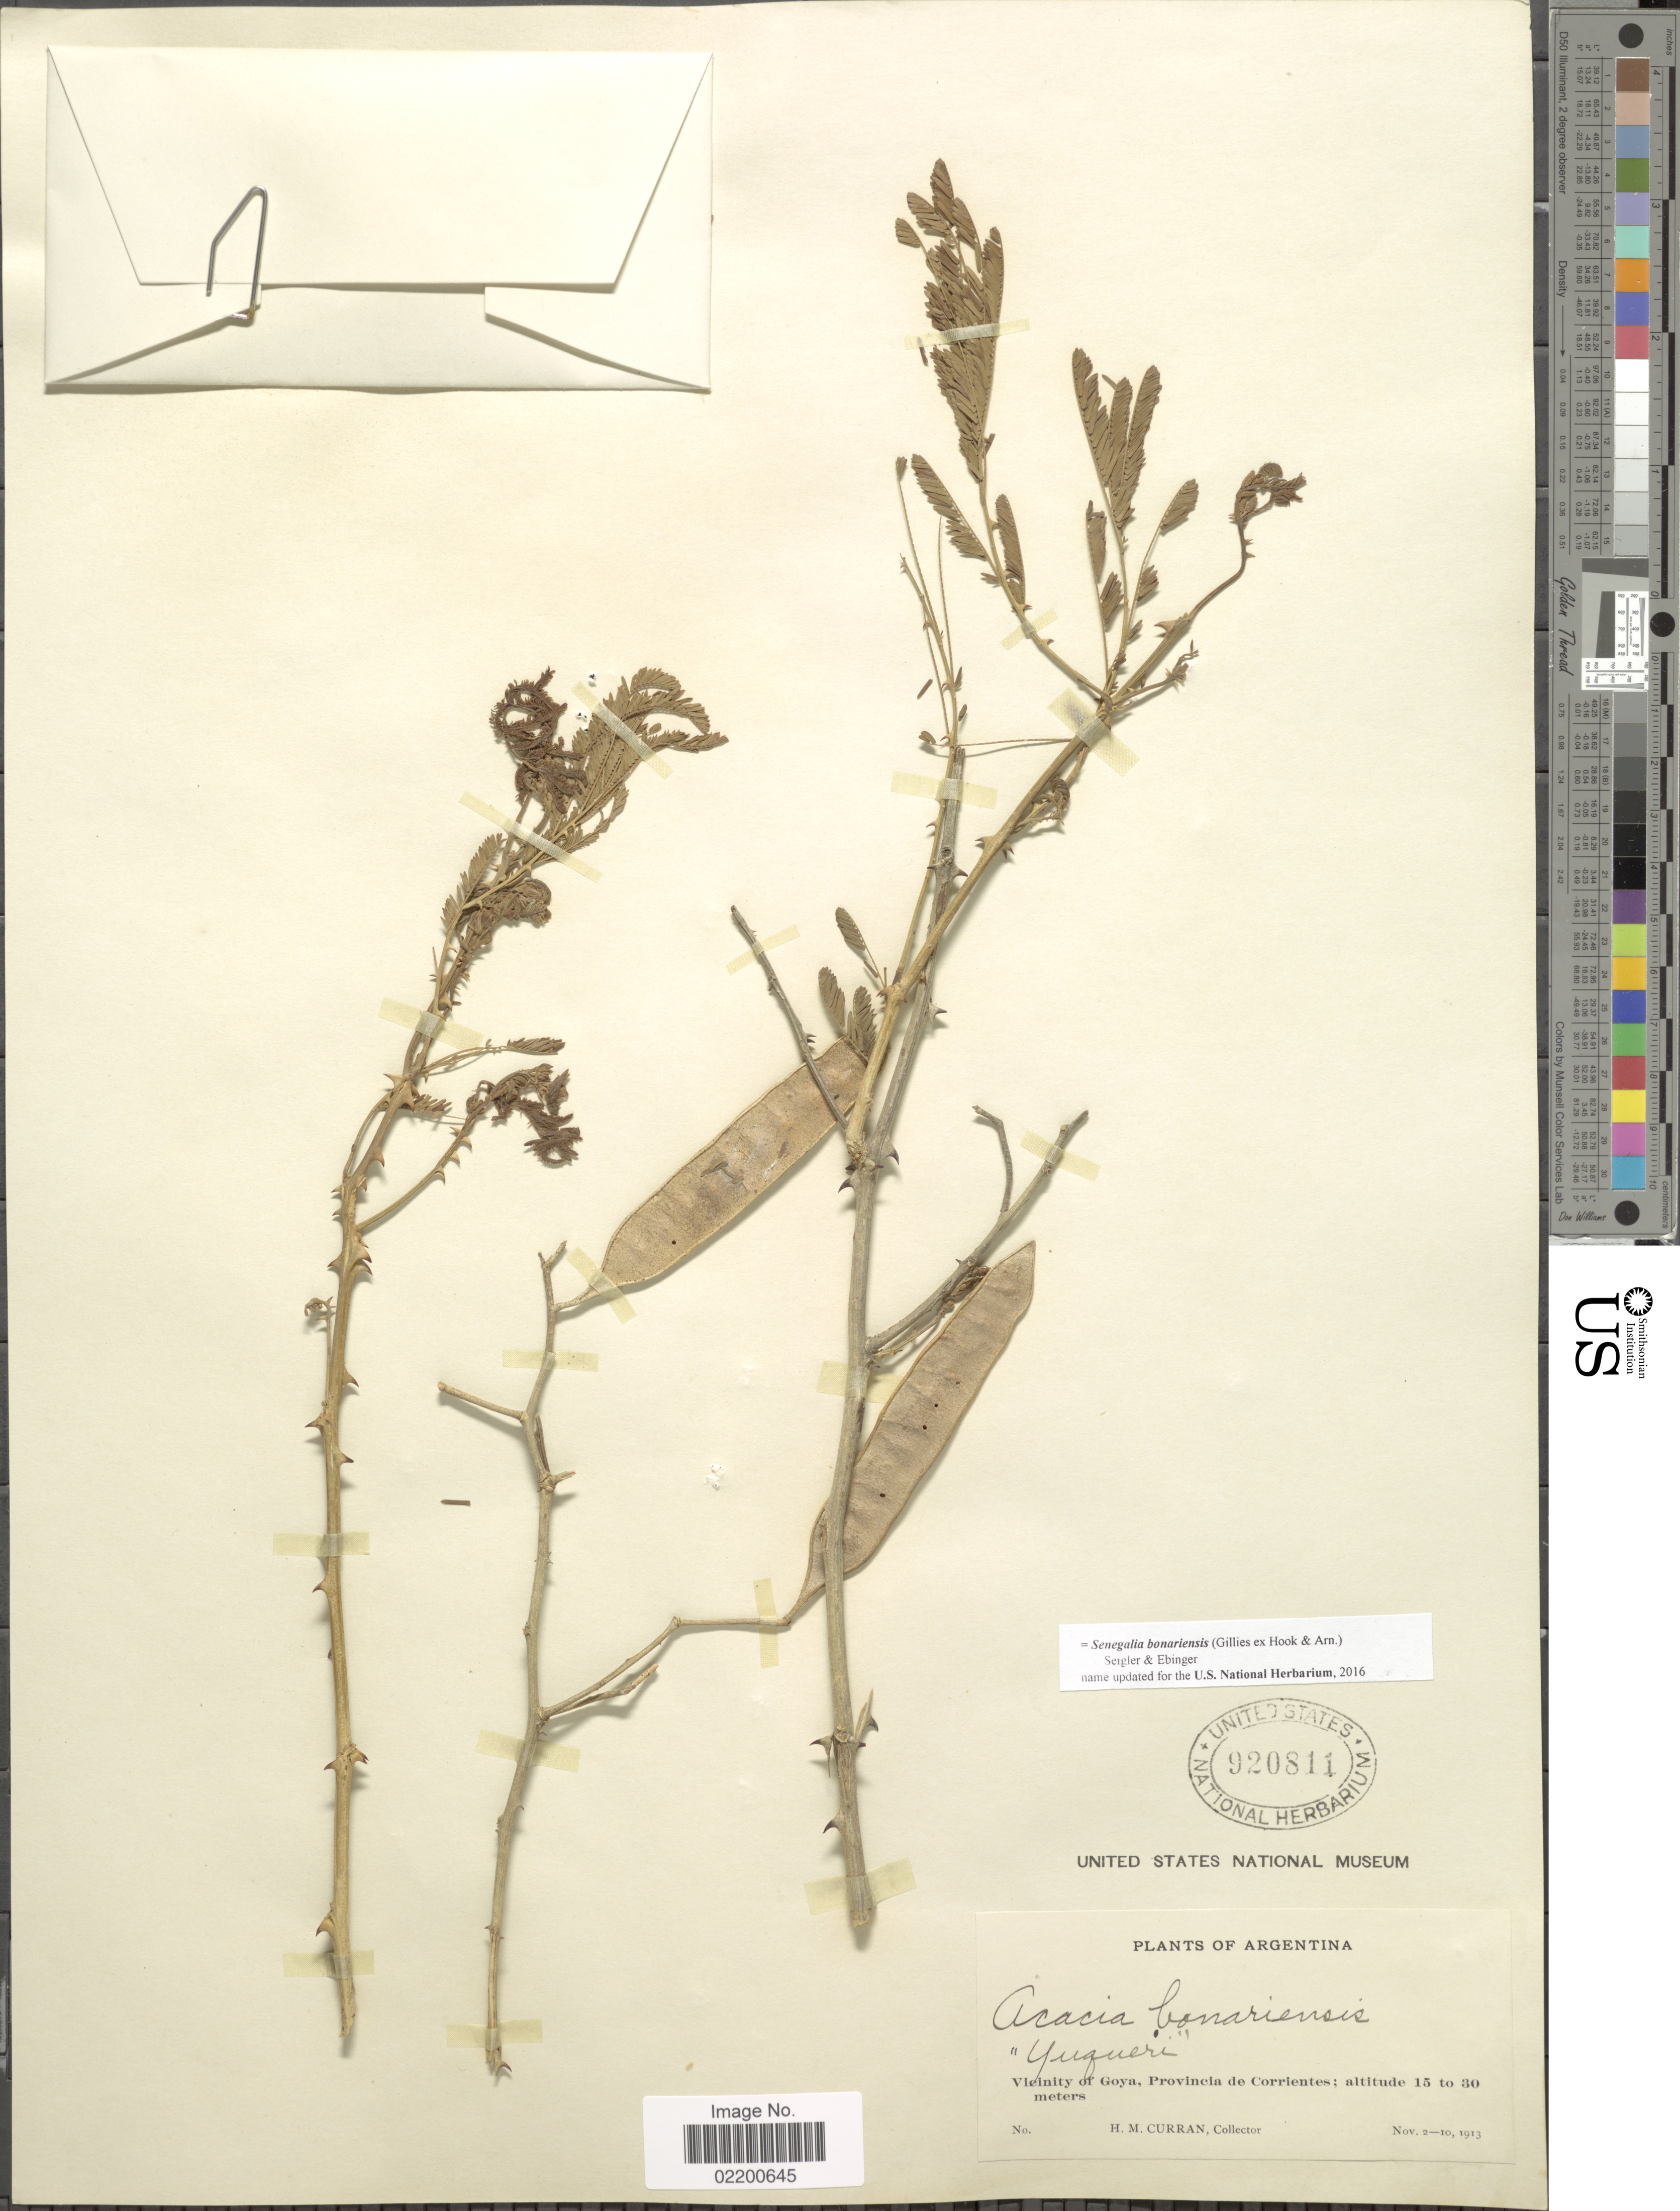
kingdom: Plantae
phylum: Tracheophyta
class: Magnoliopsida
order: Fabales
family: Fabaceae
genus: Senegalia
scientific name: Senegalia bonariensis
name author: (Gillies ex Hook. & Arn.) Seigler & Ebinger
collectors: H. M. Curran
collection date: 1913-11-02/1913-11-10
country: Argentina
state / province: Corrientes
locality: Vicinity of Goya, Provincia de Corrientes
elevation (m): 15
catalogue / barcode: US 920811